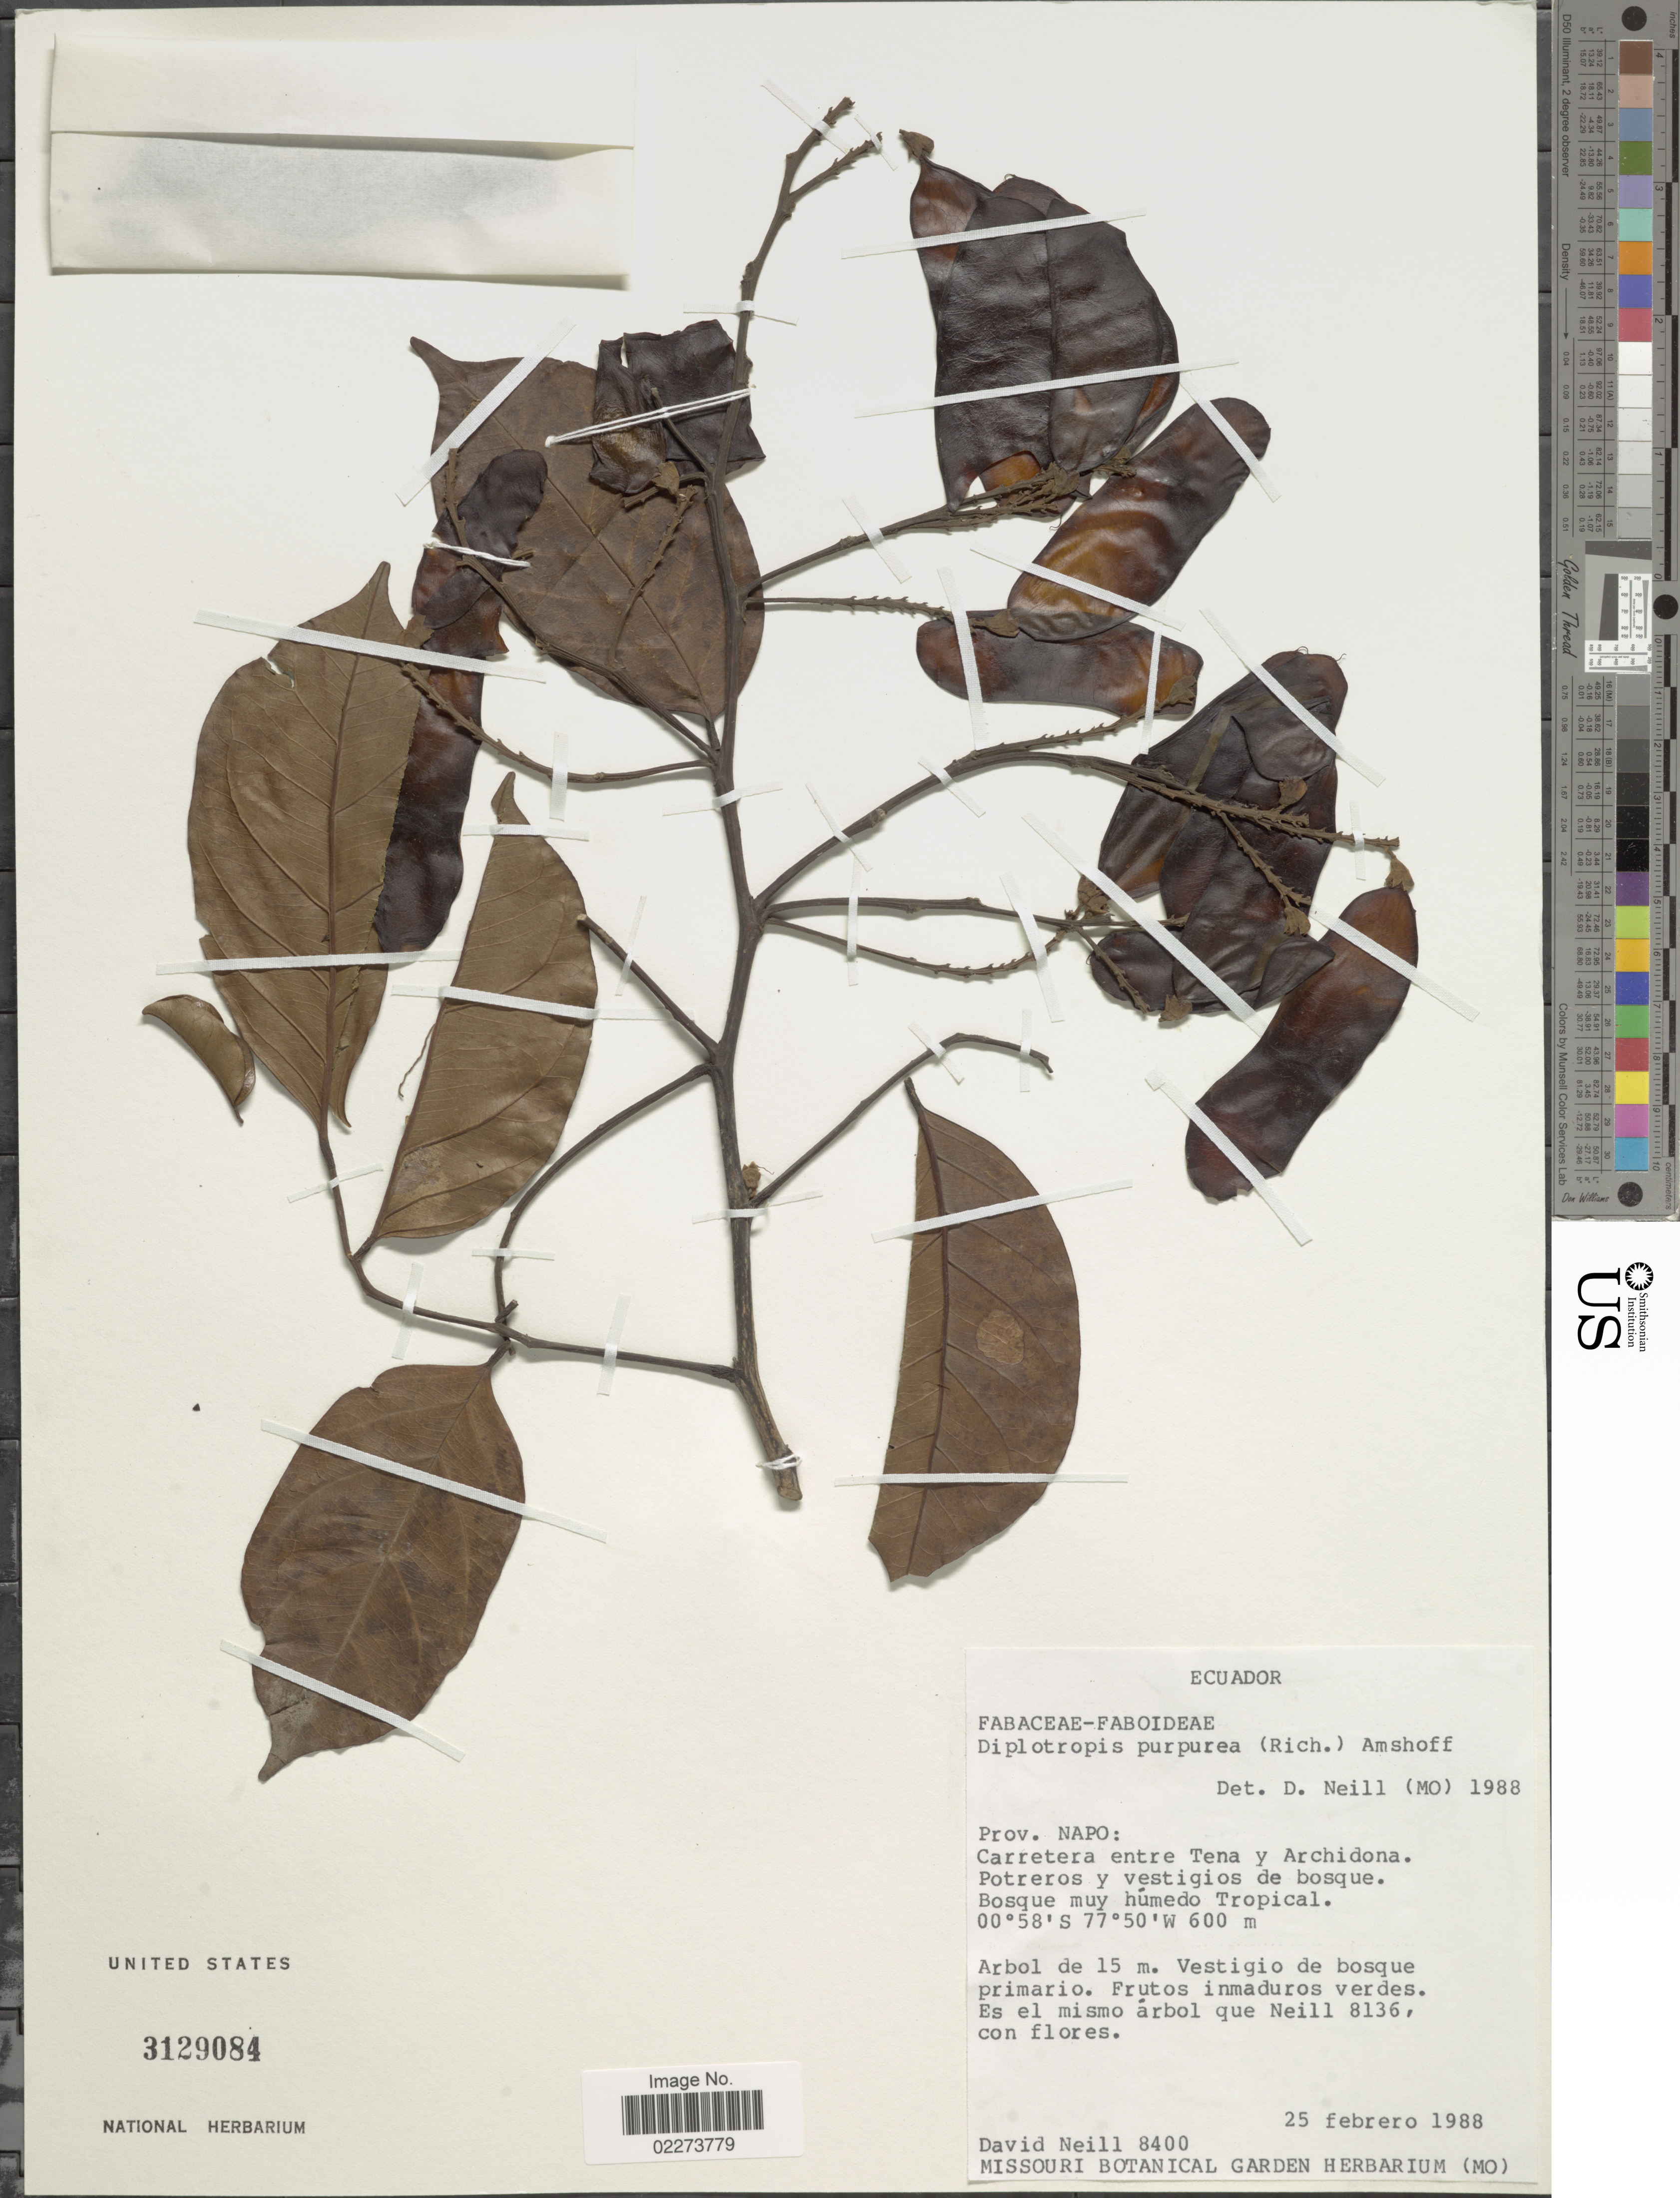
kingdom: Plantae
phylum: Tracheophyta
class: Magnoliopsida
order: Fabales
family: Fabaceae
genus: Diplotropis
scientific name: Diplotropis purpurea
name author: (Rich.) Amshoff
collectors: D. A. Neill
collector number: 8400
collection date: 1988-01-25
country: Ecuador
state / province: Napo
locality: Prov. Napo, Carretera entre Tena Y Archidona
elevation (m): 600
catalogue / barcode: US 3129084